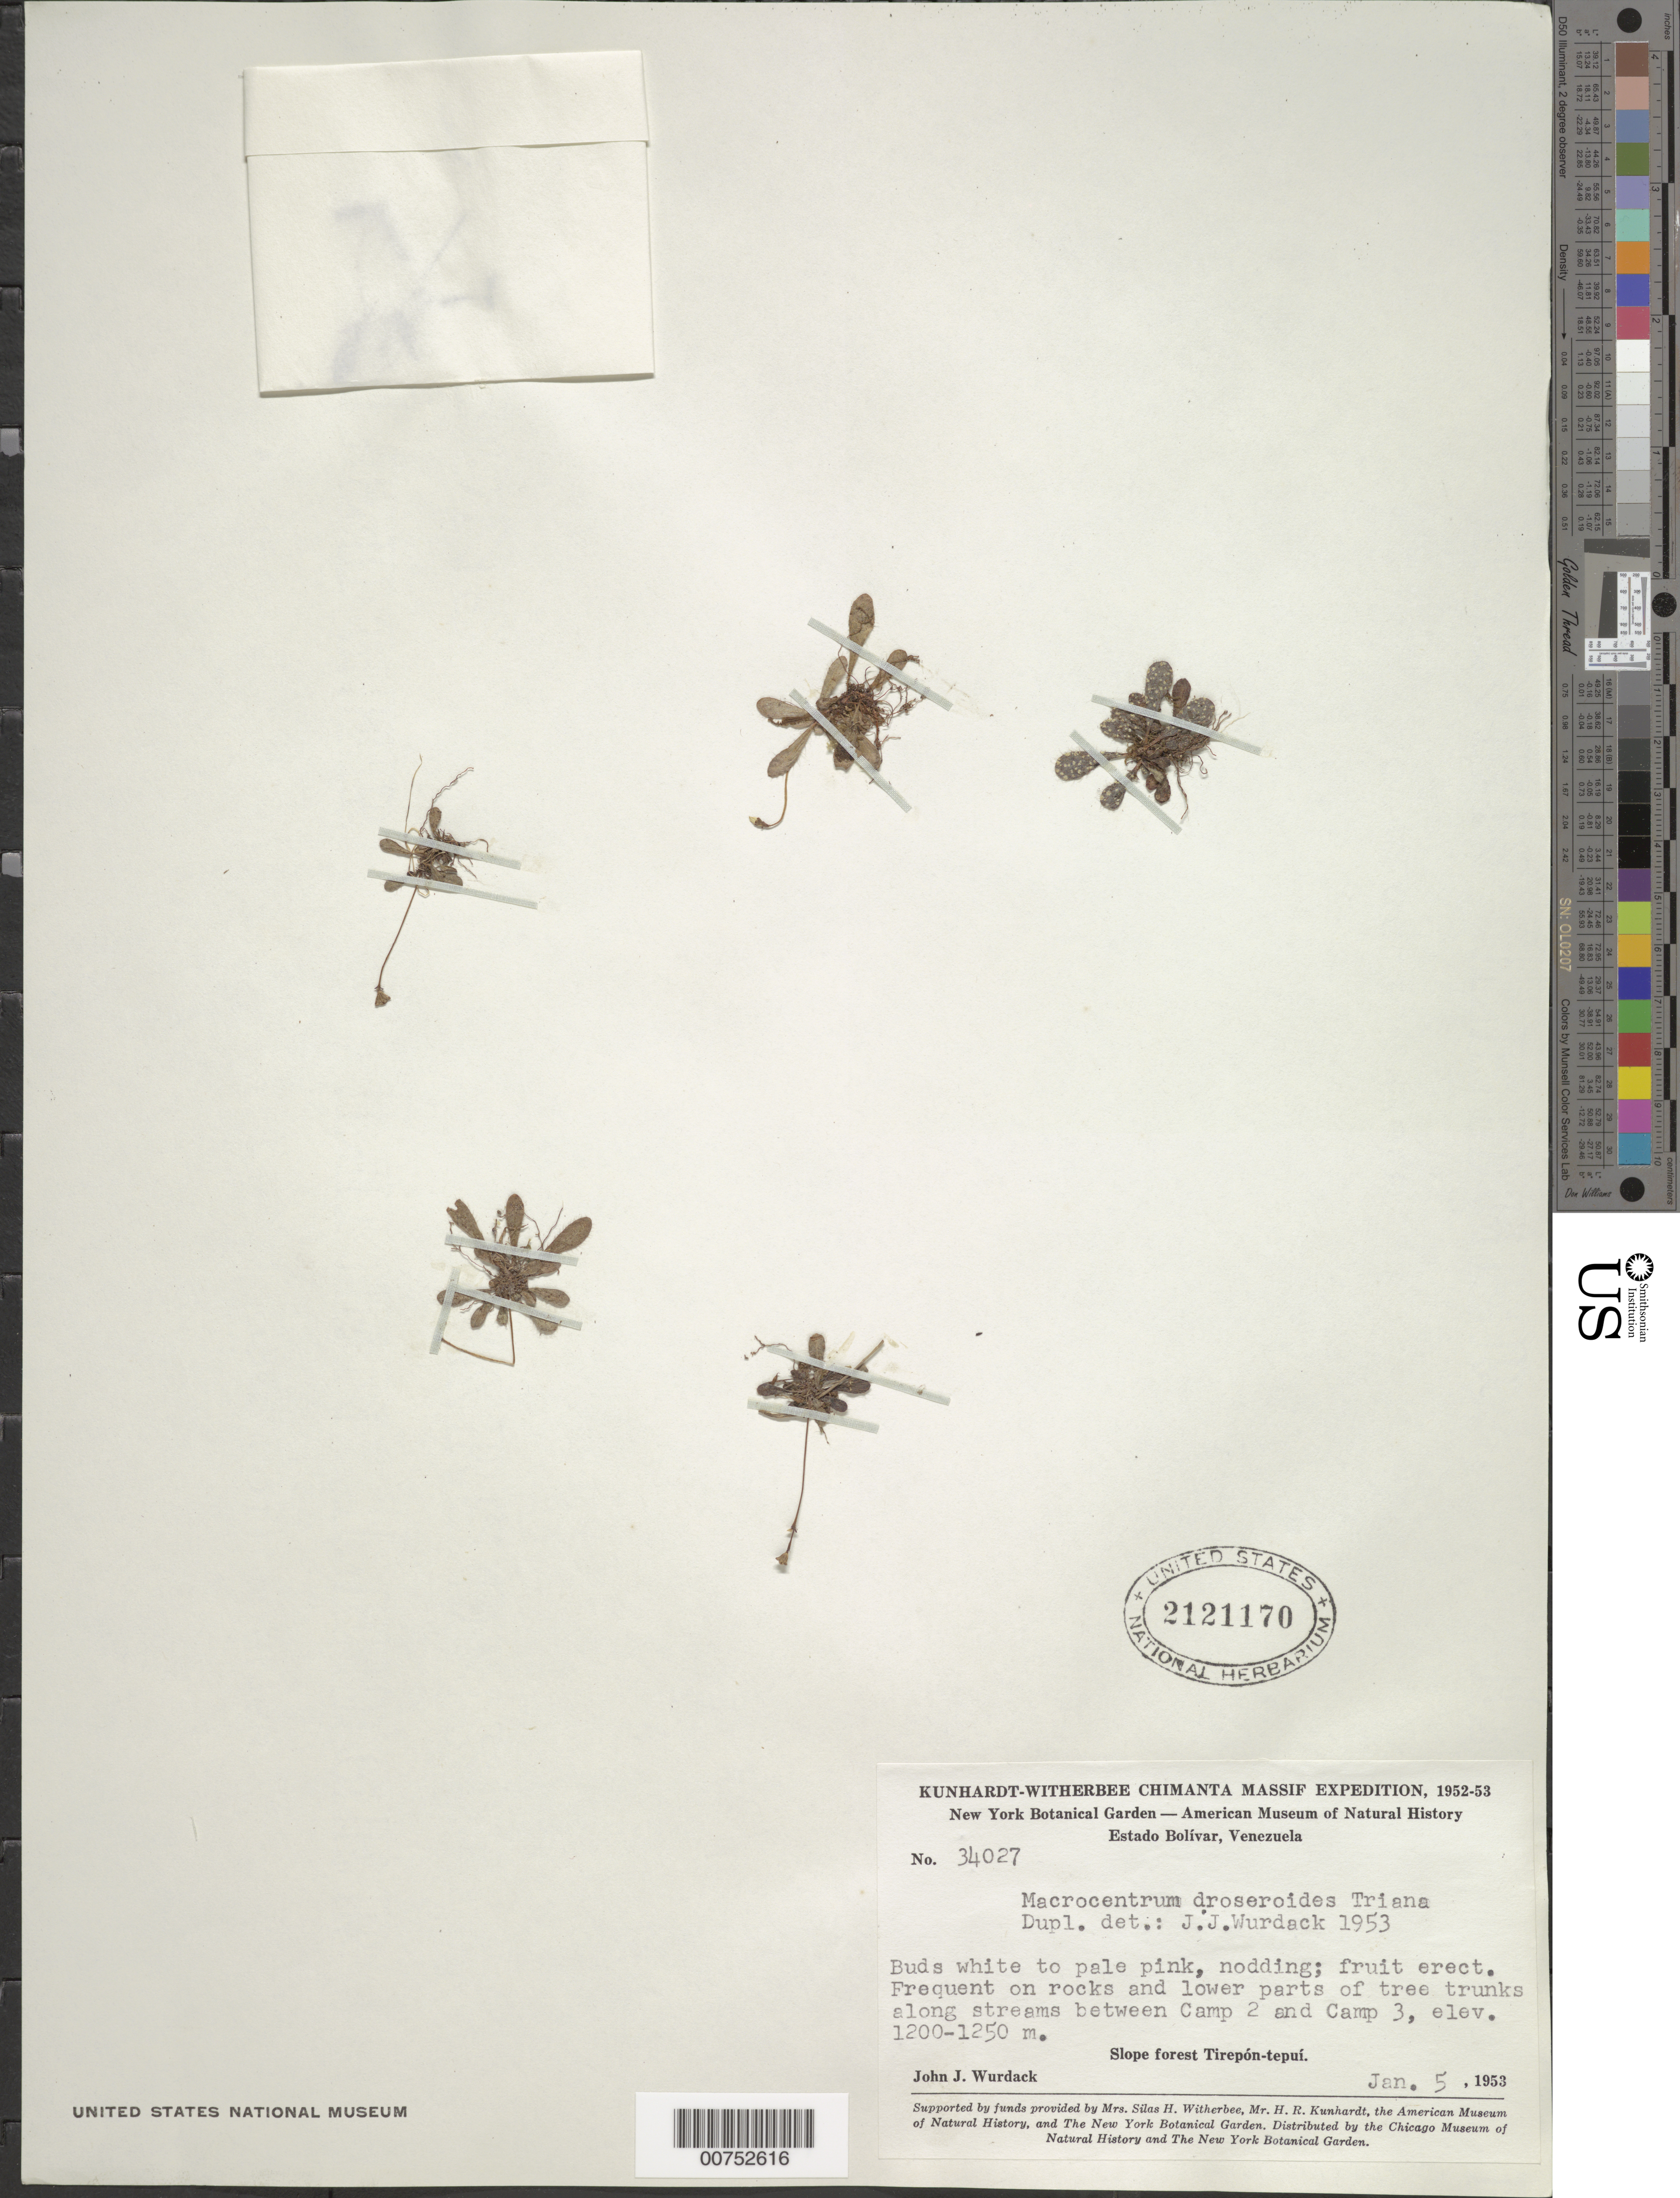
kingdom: Plantae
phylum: Tracheophyta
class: Magnoliopsida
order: Myrtales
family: Melastomataceae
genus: Macrocentrum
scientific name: Macrocentrum droseroides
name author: Triana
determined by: Wurdack, John J., (US), US (UNITED STATES)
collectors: J. J. Wurdack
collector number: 34027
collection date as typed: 5-Jan-53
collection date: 1953-01-05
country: Venezuela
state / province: Bolívar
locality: Tirepón-tepuí, between Camps 2 & 3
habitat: On rocks and lower parts of tree trunks along streams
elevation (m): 1200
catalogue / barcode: US 2121170